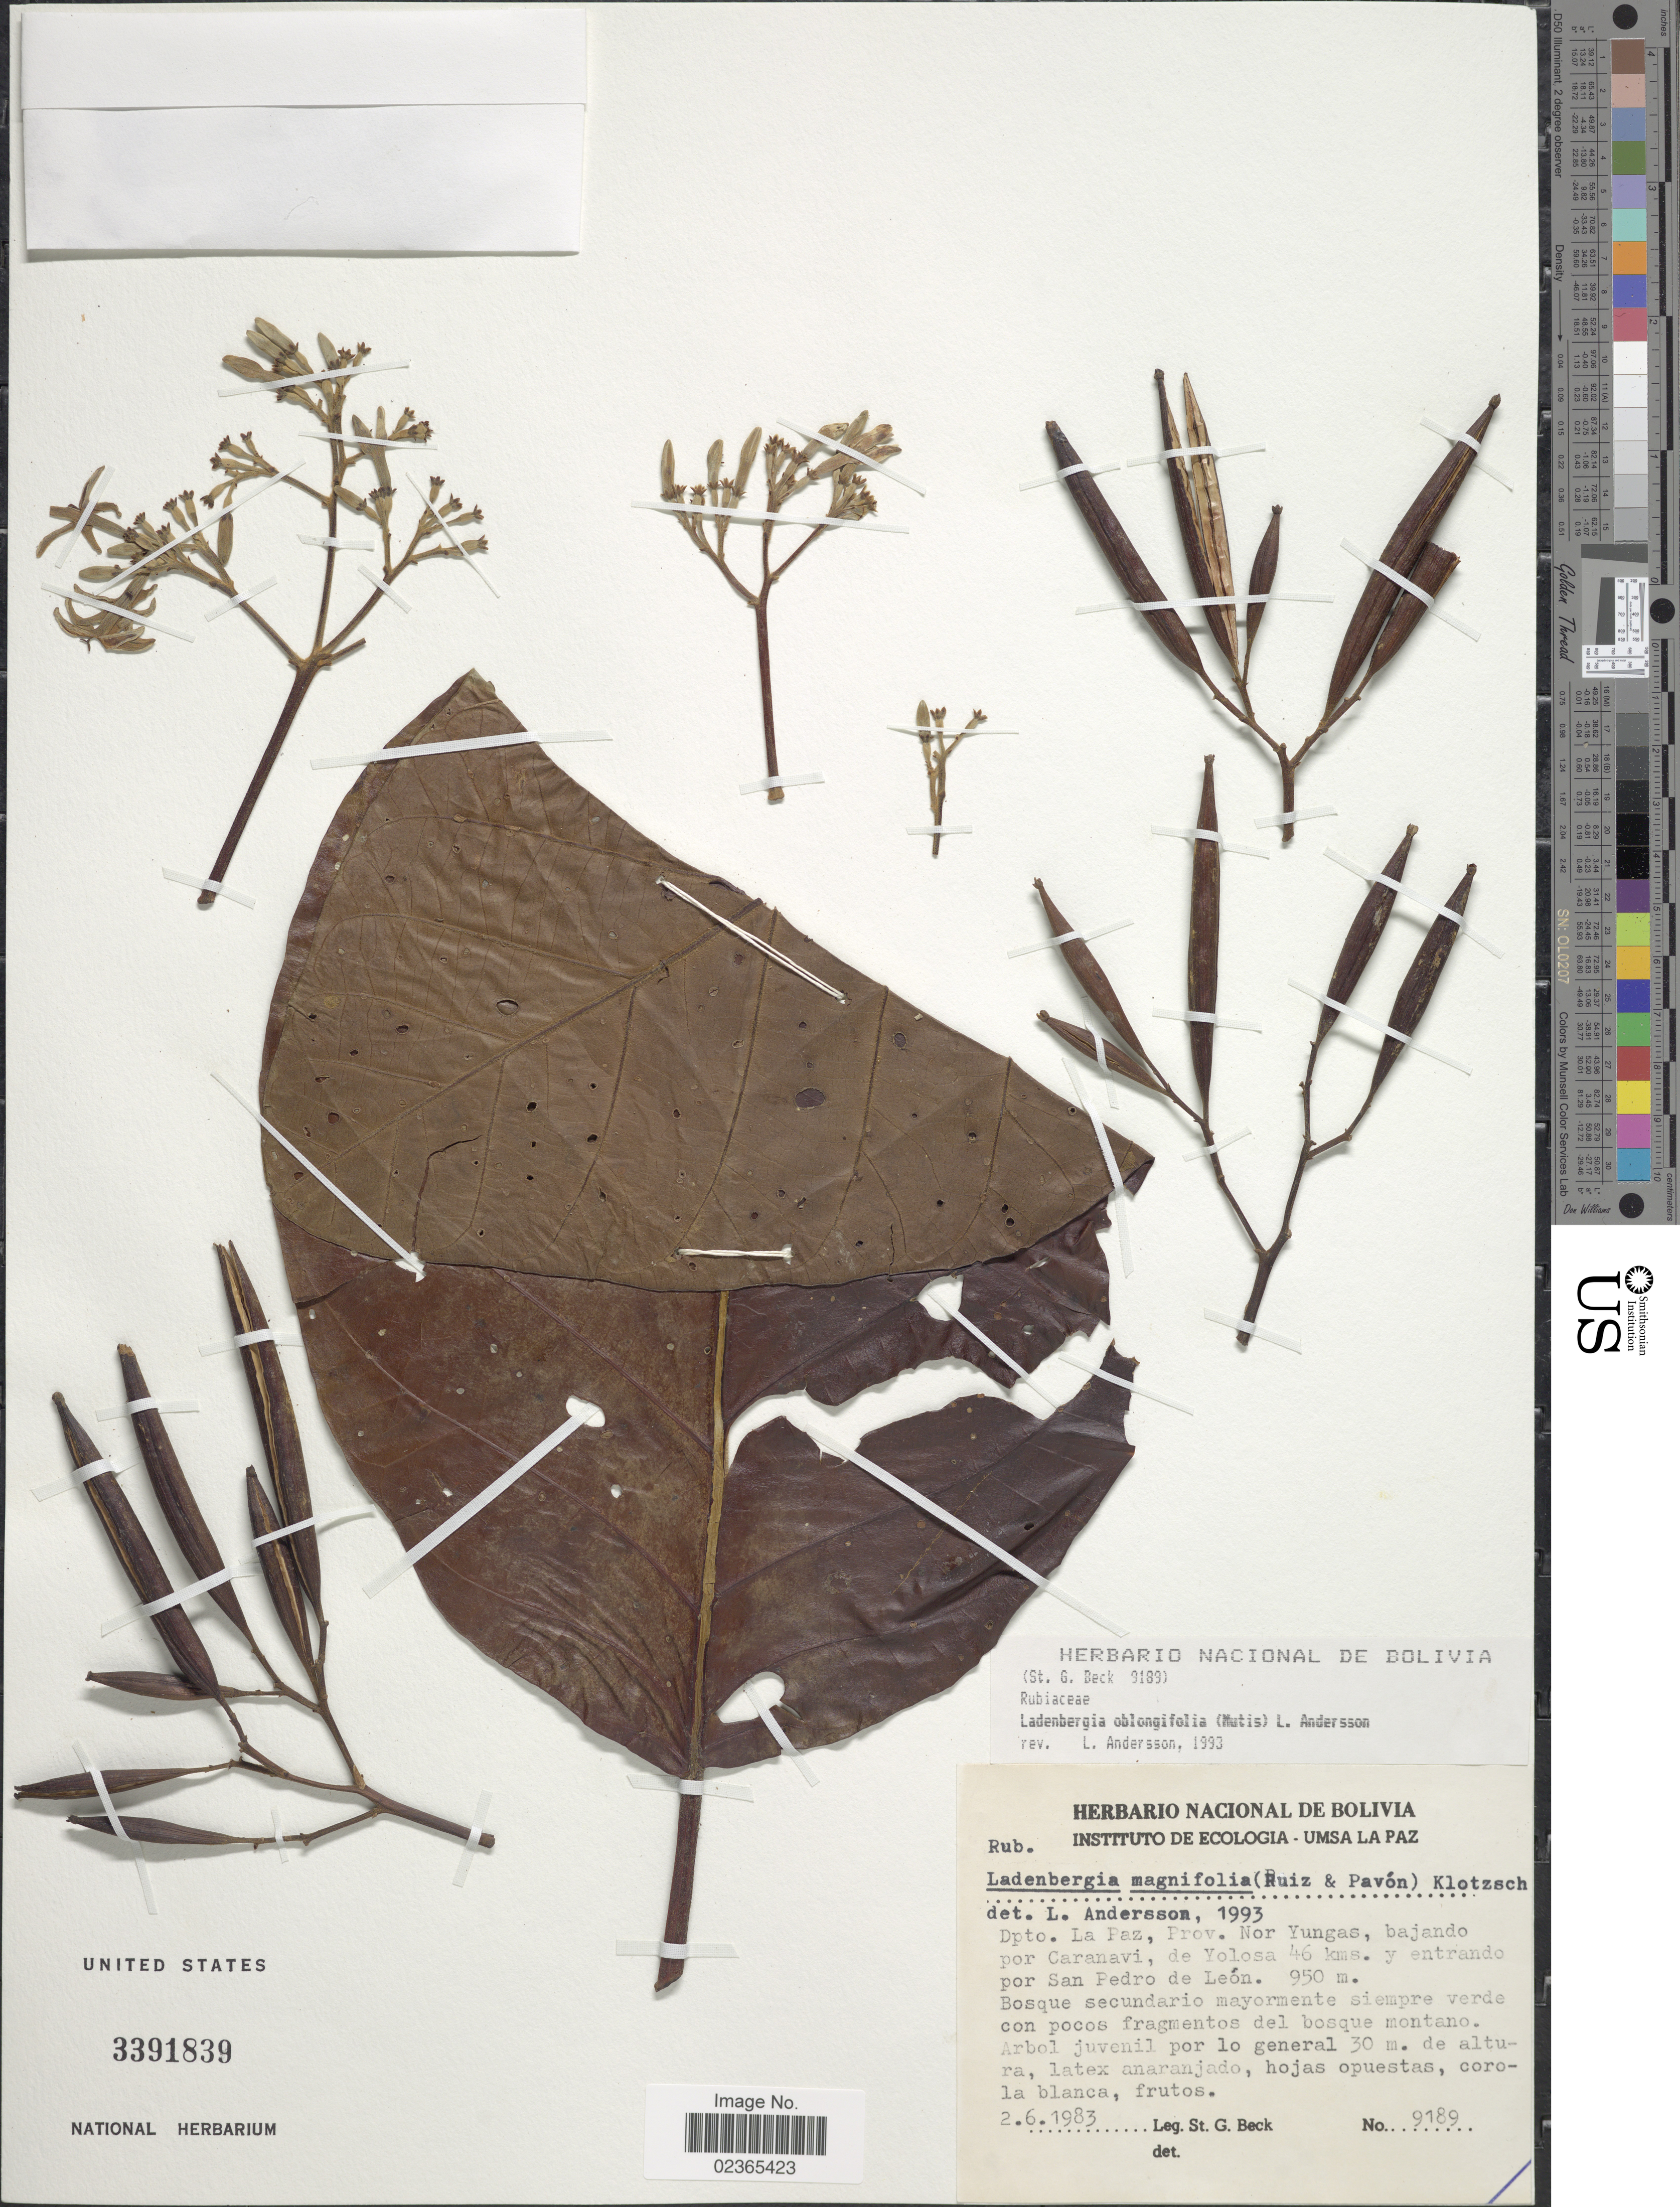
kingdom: Plantae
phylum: Tracheophyta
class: Magnoliopsida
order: Gentianales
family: Rubiaceae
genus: Ladenbergia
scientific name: Ladenbergia oblongifolia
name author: (Mutis) L. Andersson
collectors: S. G. Beck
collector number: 9189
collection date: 1983-06-02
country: Bolivia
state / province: La Paz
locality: Dpto. La Paz, Prov. Nor Yungas, bajando por Caranavi, de Yolosa 46 kms. y entrando por San Pedro de Leon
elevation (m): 950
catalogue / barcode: US 3391839